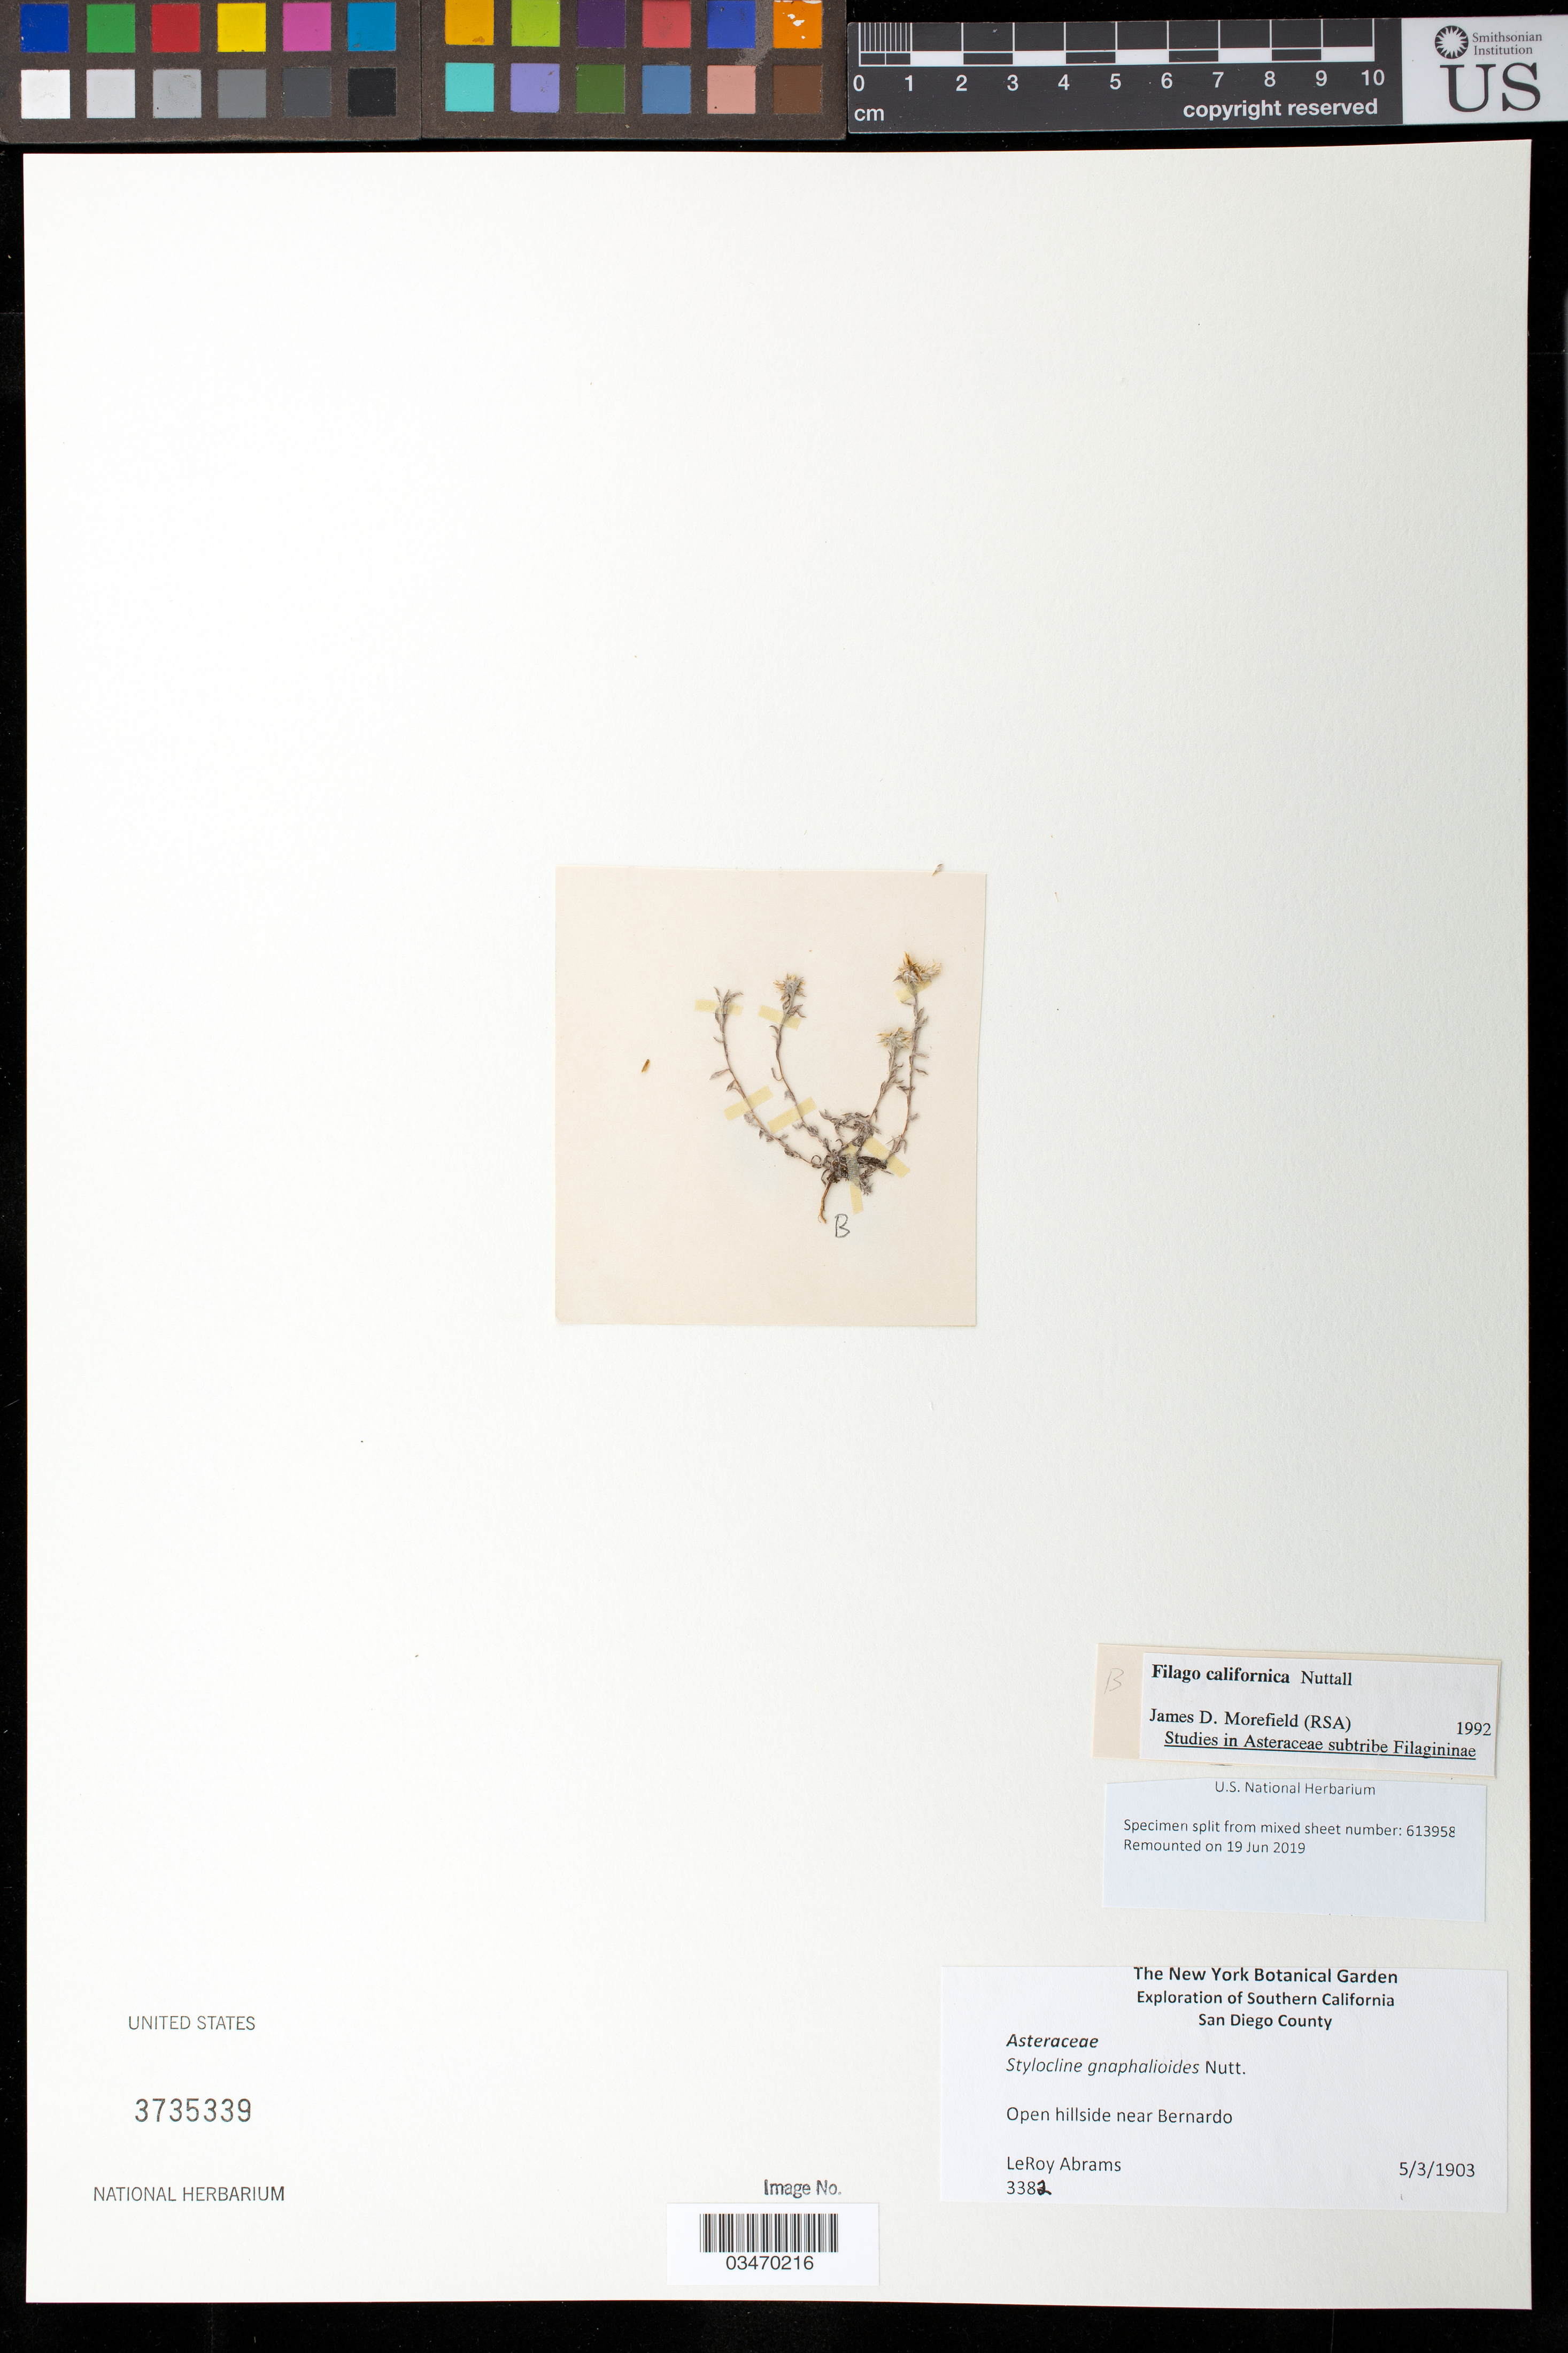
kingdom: Plantae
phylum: Tracheophyta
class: Magnoliopsida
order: Asterales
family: Asteraceae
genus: Filago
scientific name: Filago californica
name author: Nutt.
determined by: Morefield, James D., (RSA), Rancho Santa Ana Botanic Garden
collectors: L. Abrams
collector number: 3382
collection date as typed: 3 May 1903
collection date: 1903-05-03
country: United States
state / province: California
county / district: San Diego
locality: near Bernardo.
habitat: Open hillside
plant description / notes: Specimen split from mixed sheet no. 613958. Remounted 19 Jun 2019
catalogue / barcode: US 3735339